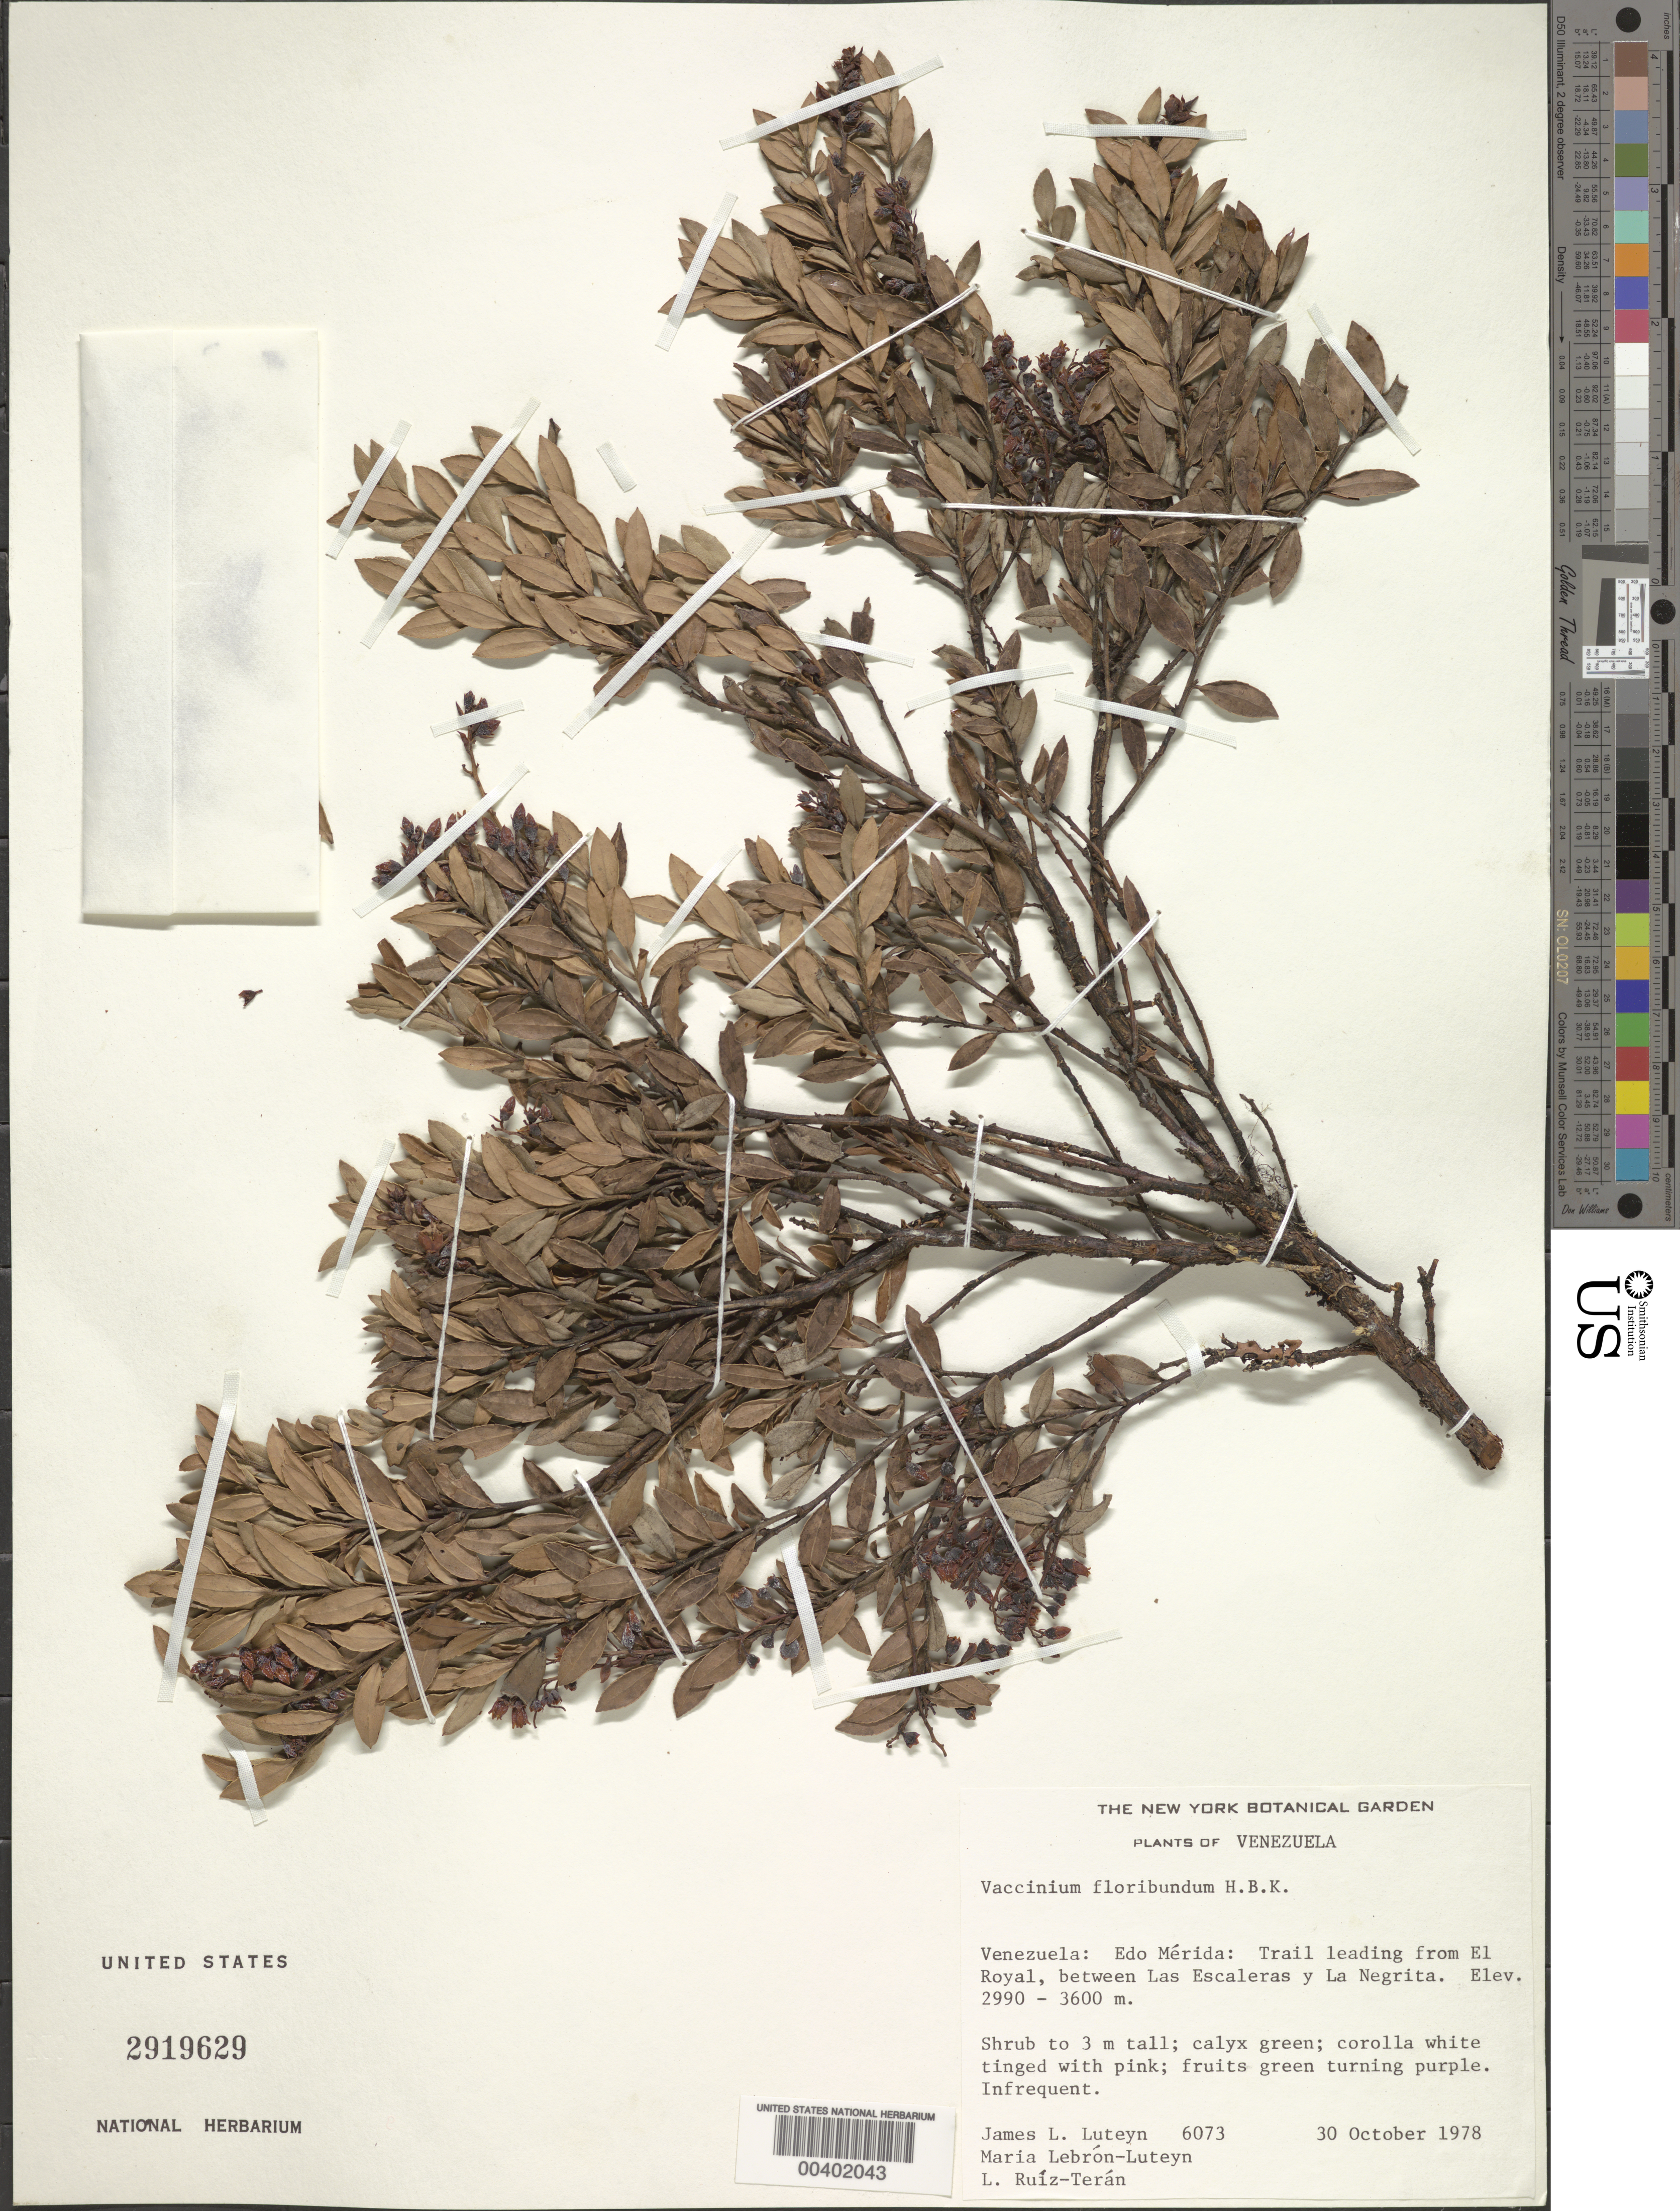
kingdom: Plantae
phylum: Tracheophyta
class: Magnoliopsida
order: Ericales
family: Ericaceae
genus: Vaccinium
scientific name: Vaccinium floribundum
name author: Kunth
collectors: J. L. Luteyn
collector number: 6073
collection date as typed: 30 Oct 1978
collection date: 1978-10-30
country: Venezuela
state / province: Mérida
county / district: Rangel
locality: Trail leading from El Royal, between Las Escaleras y La Negrita. Royal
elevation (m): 2990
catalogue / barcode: US 2919629